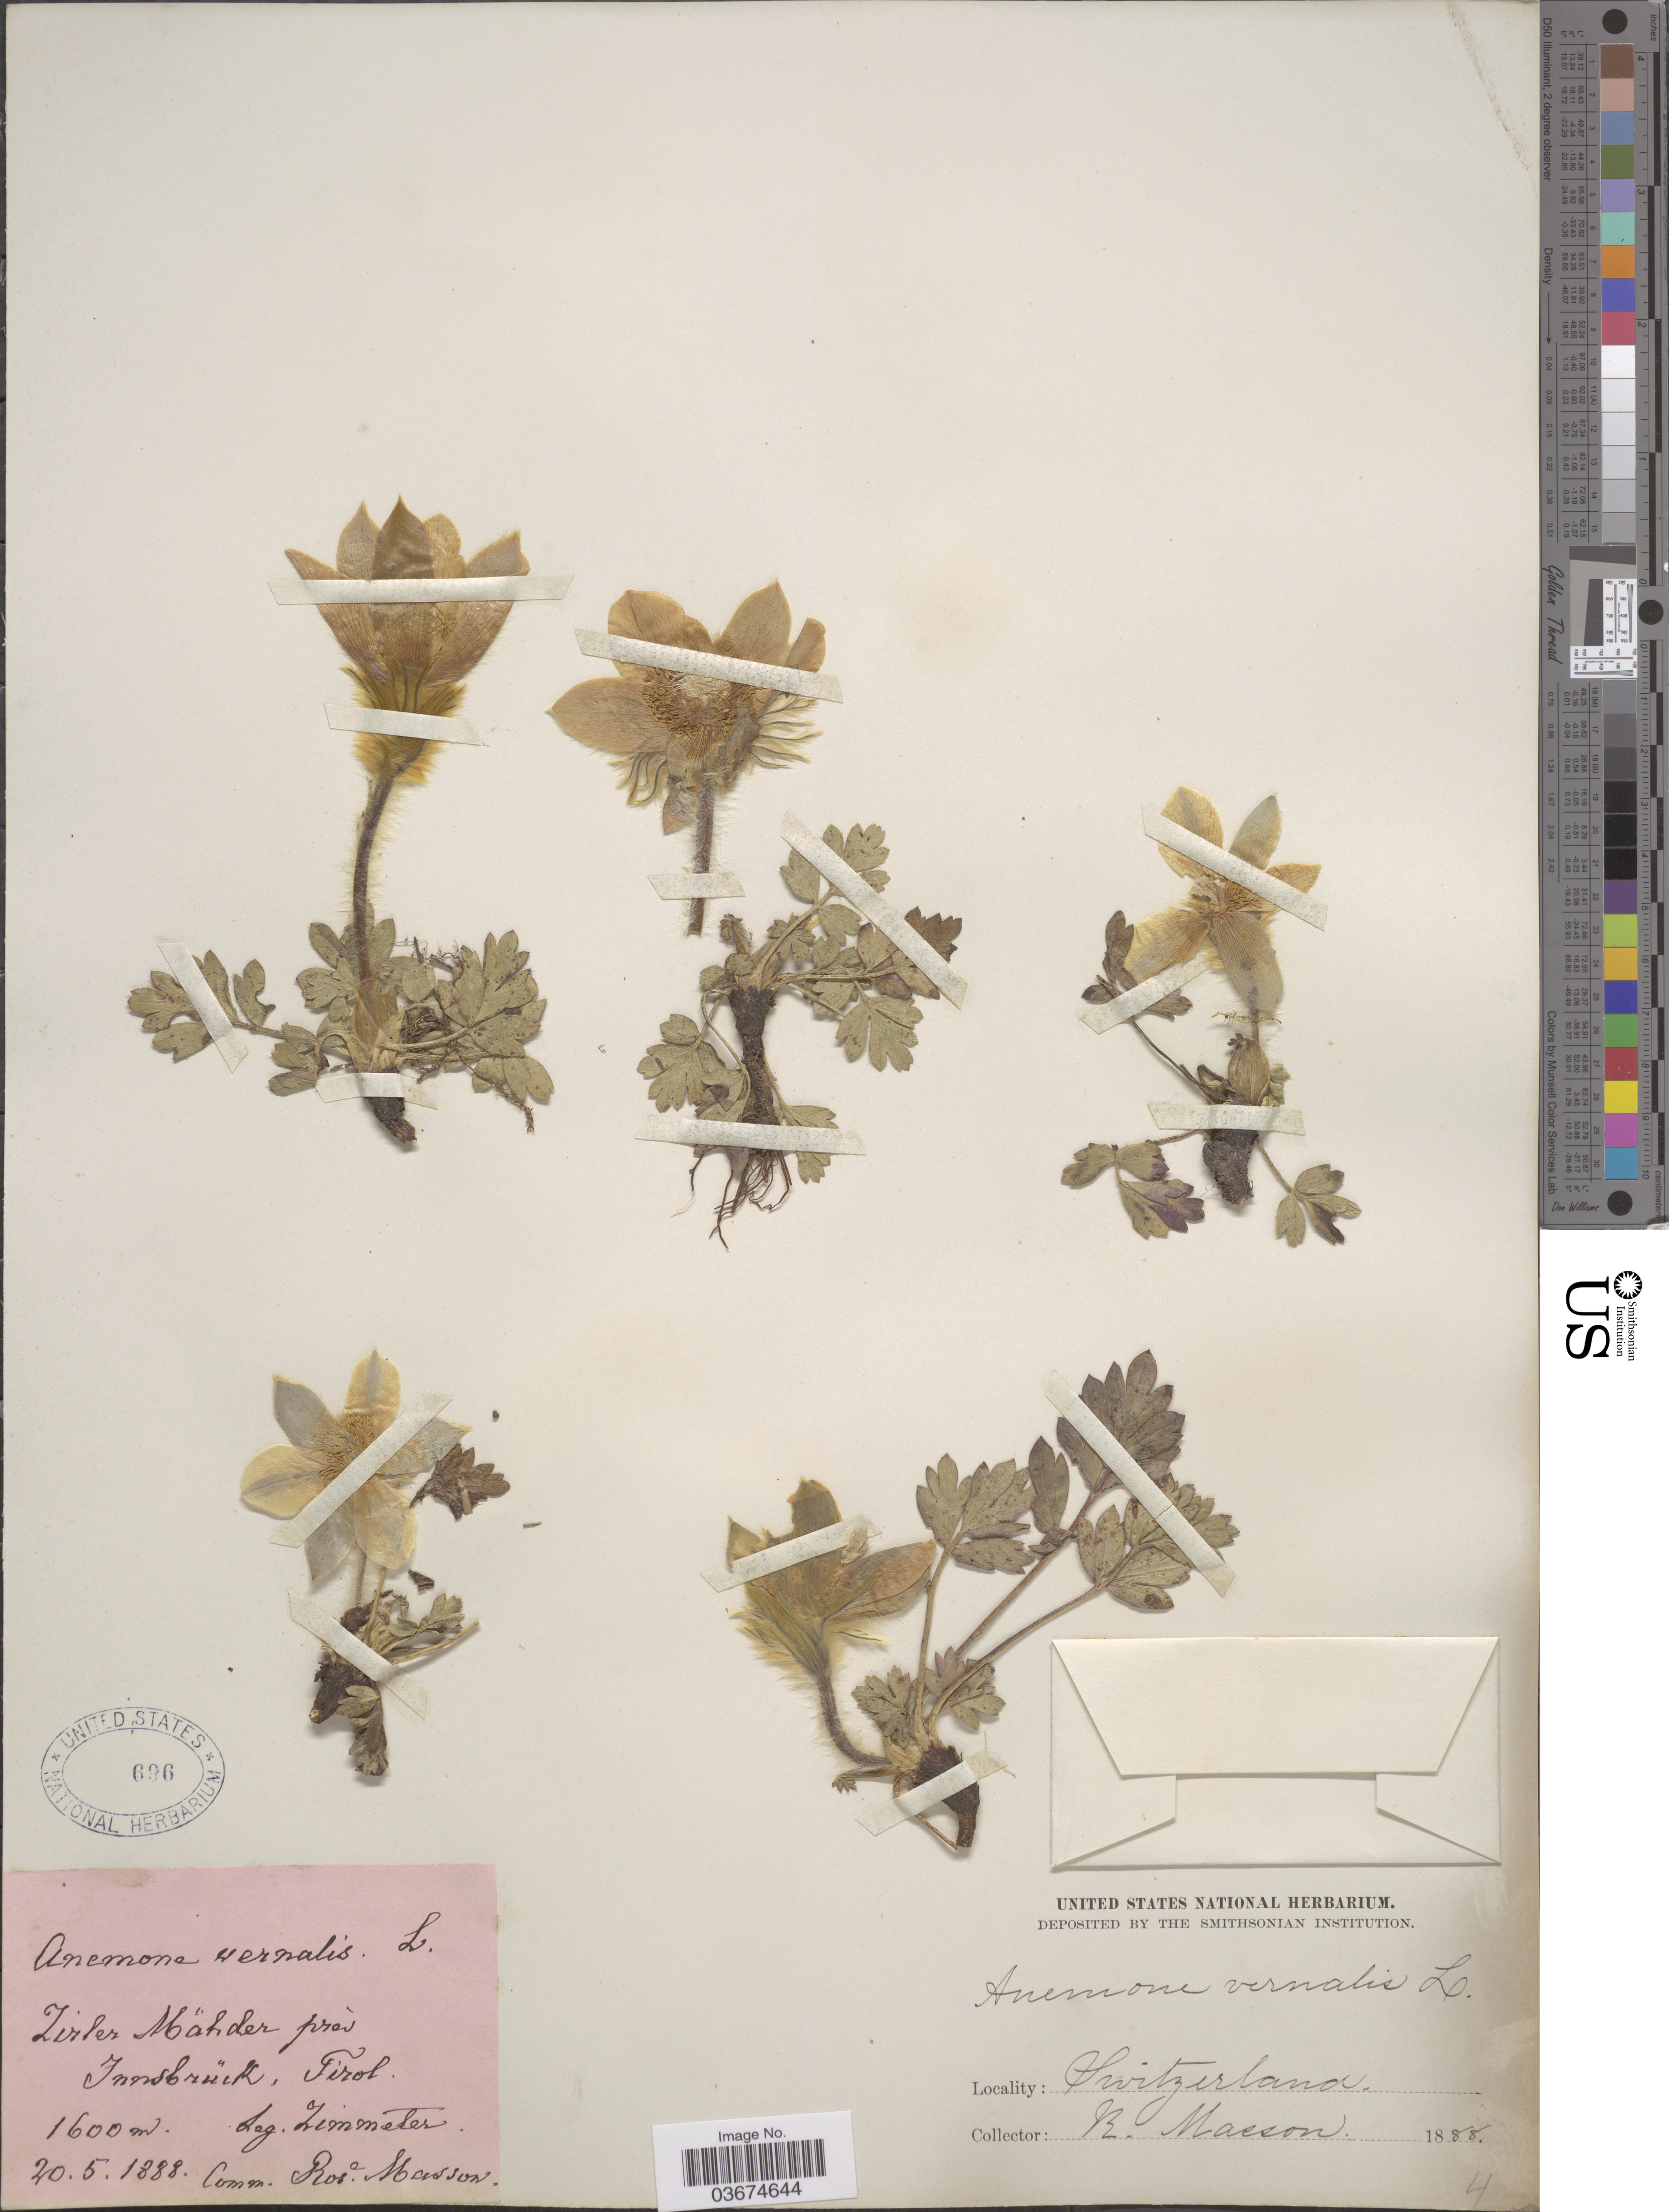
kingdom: Plantae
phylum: Tracheophyta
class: Magnoliopsida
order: Ranunculales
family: Ranunculaceae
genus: Pulsatilla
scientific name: Pulsatilla vernalis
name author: (L.) Mill.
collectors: A. Zimmeter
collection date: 1888-05-20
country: Switzerland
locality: Zirler Mähder près Innsbrück, Tirol.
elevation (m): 1600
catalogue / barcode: US 696